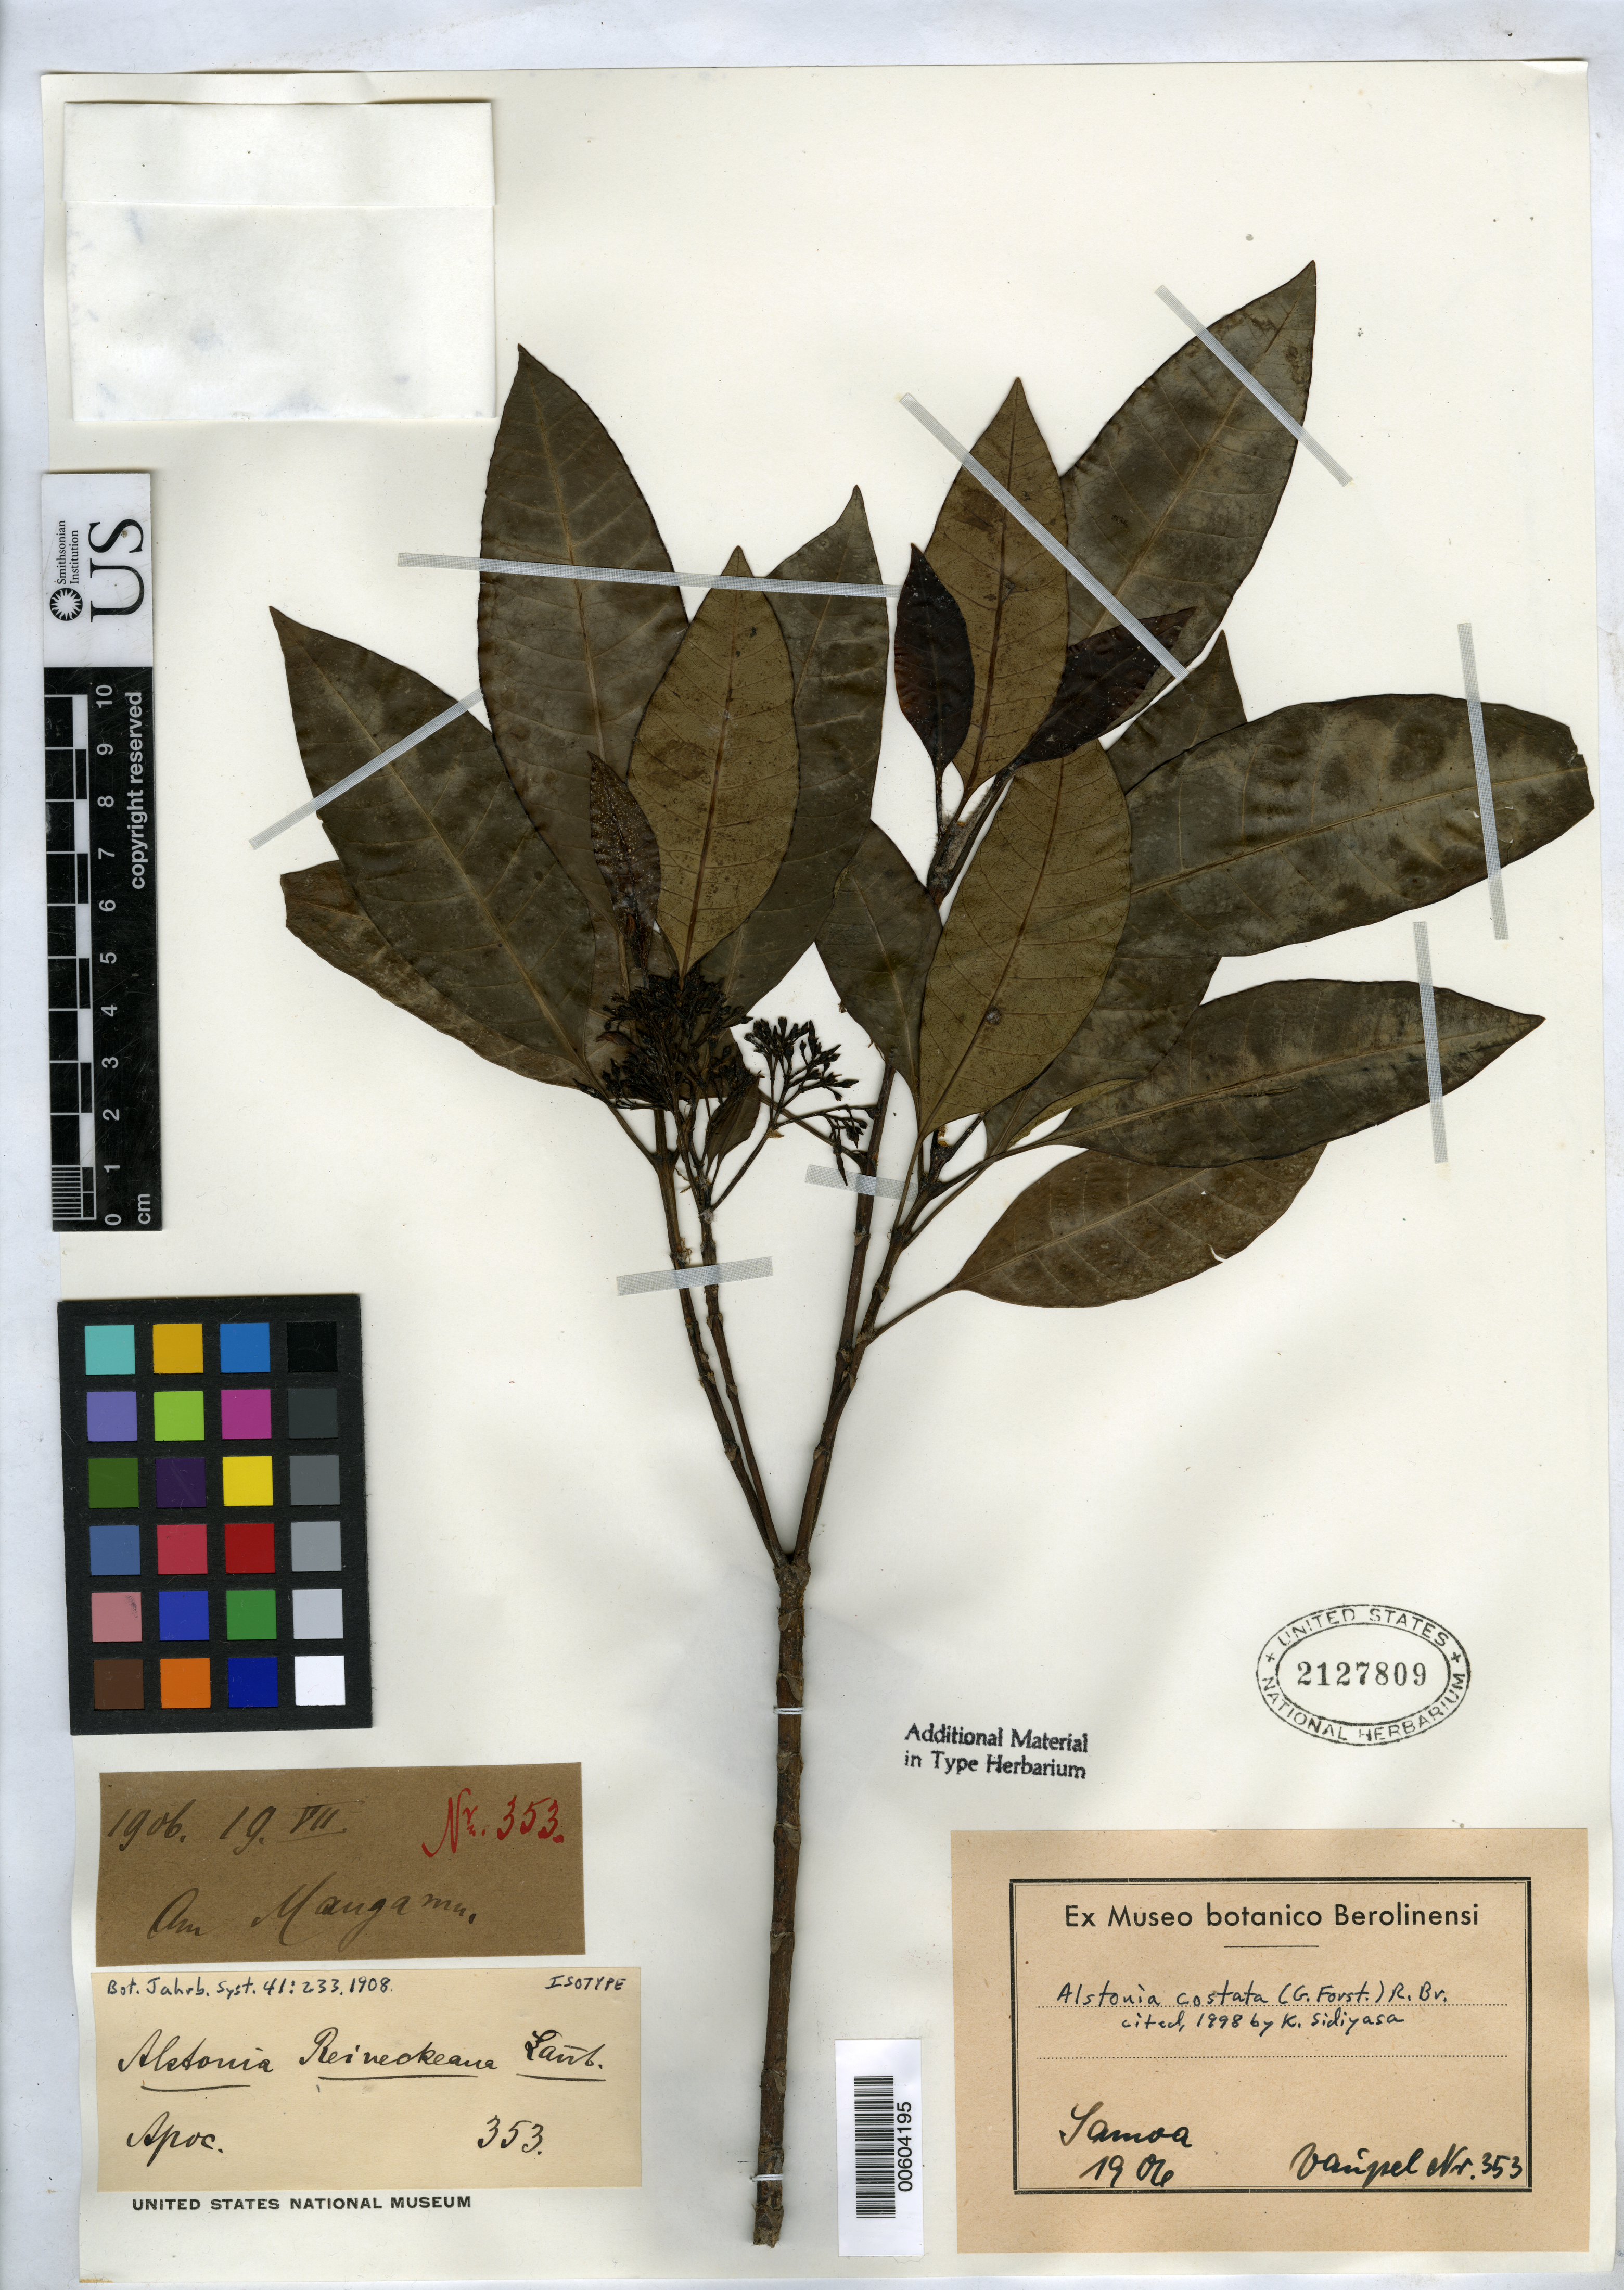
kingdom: Plantae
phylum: Tracheophyta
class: Magnoliopsida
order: Gentianales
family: Apocynaceae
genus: Alstonia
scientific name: Alstonia reineckeana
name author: Lauterb. in Engl.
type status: Type Collection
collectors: F. Vaupel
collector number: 353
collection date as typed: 19 Jul 1906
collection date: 1906-07-19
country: Samoa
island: Savai'i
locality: Maugamu. [Western Samoa]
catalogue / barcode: US 2127809